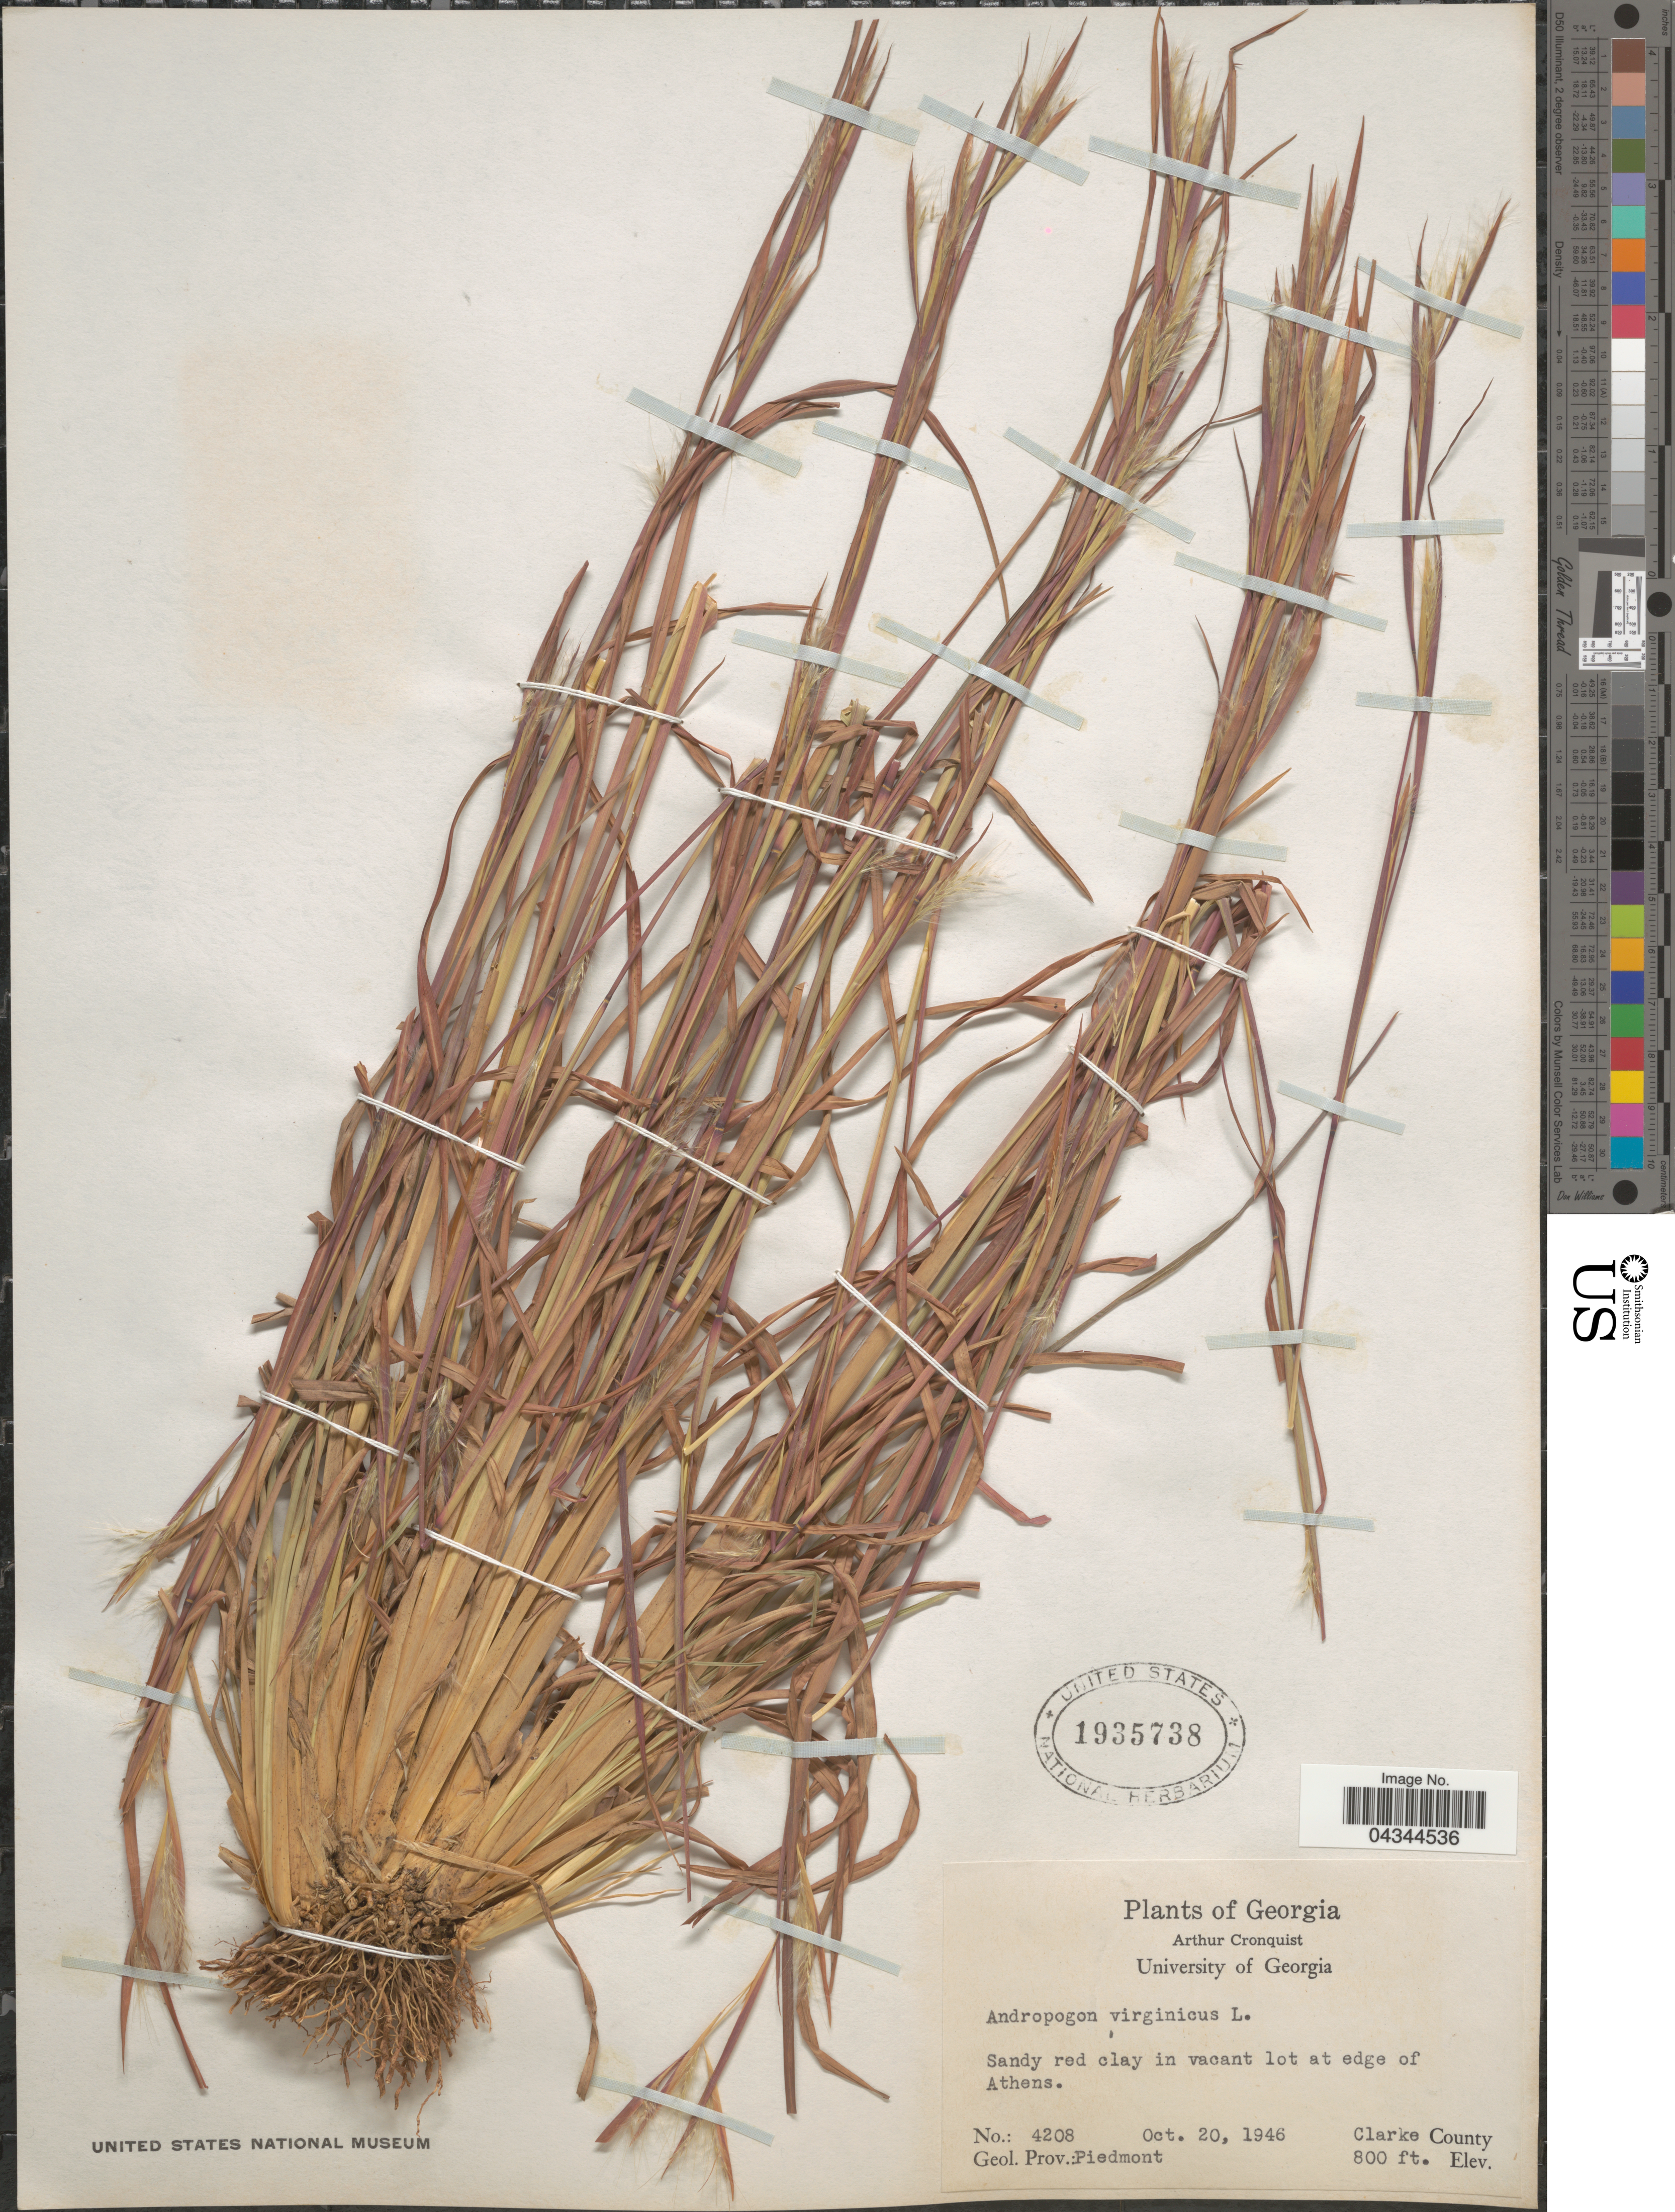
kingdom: Plantae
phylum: Tracheophyta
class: Liliopsida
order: Poales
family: Poaceae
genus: Andropogon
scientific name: Andropogon virginicus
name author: L.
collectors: A. J. Cronquist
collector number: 4208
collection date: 1946-10-20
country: United States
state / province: Georgia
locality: Sandy red clay in vacant lot at edge of Athens. Clarke County. Geol. Prov.:Piedmont.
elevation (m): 244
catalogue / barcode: US 1935738